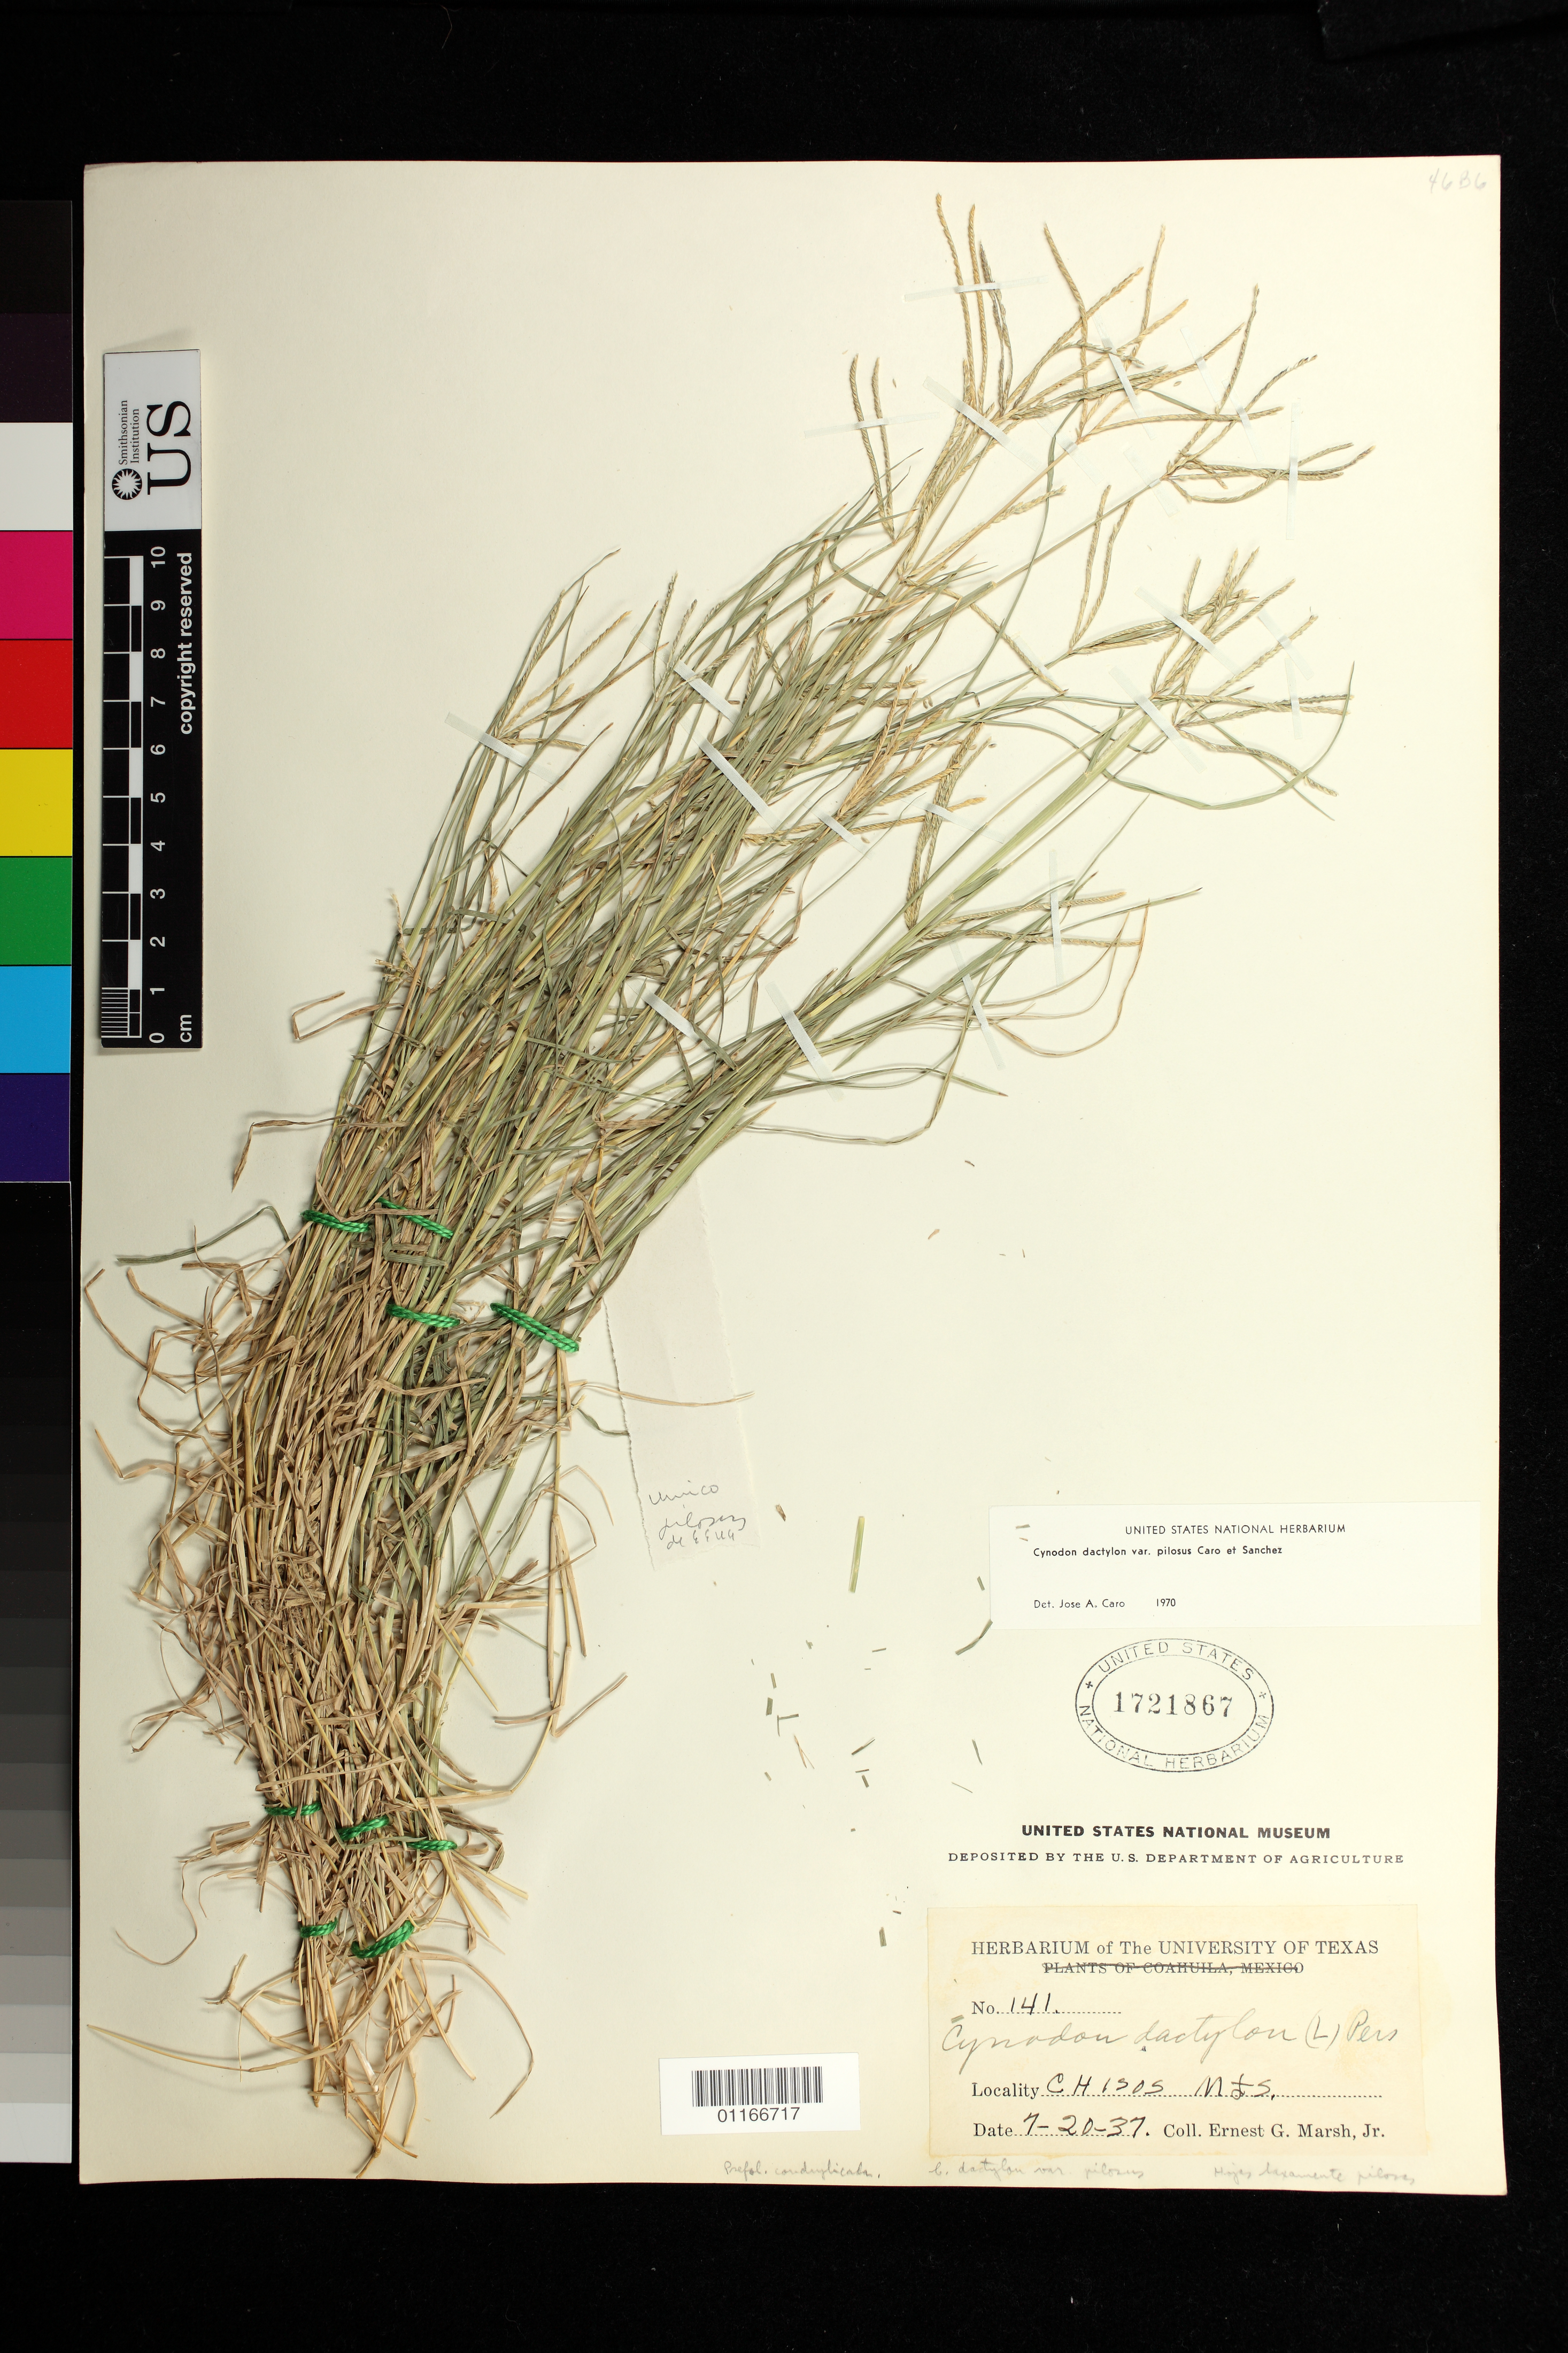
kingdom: Plantae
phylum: Tracheophyta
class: Liliopsida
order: Poales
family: Poaceae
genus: Cynodon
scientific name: Cynodon dactylon var. pilosus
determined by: Caro, J. A.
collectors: E. G. Marsh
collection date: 1937-07-30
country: United States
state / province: Texas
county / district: Brewster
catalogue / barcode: US 1721867